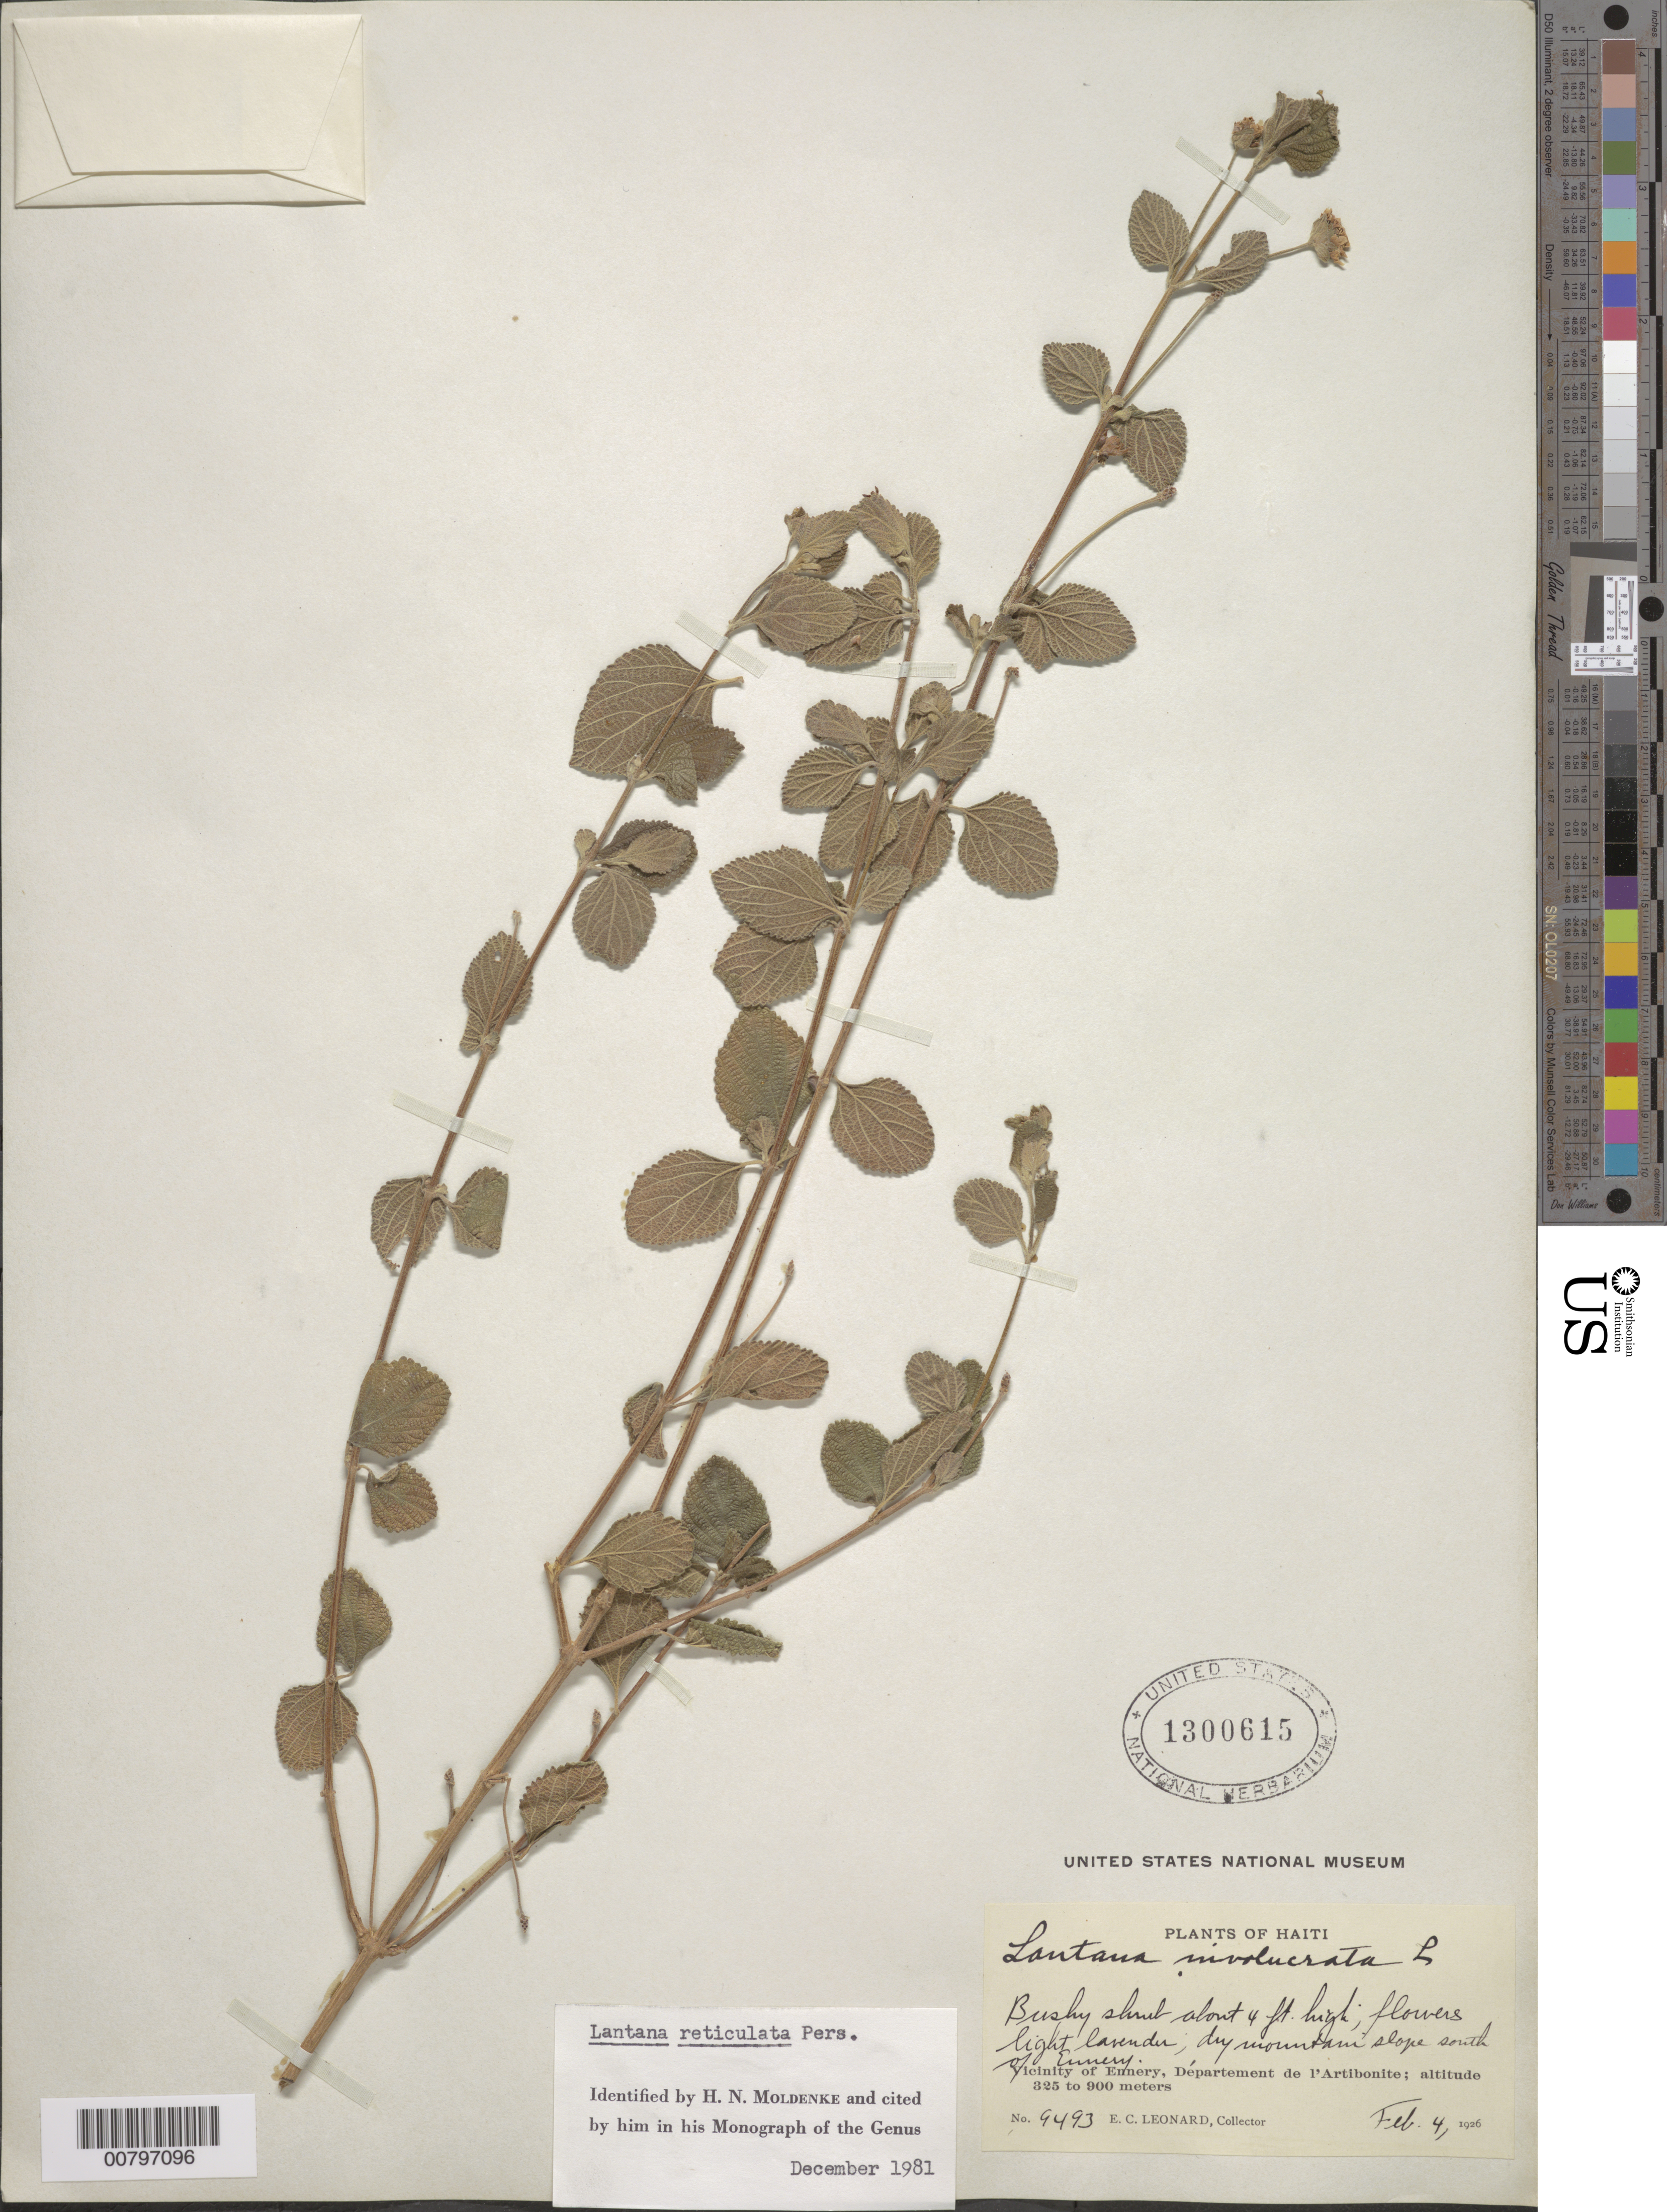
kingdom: Plantae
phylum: Tracheophyta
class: Magnoliopsida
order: Lamiales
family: Verbenaceae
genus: Lantana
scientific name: Lantana reticulata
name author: Pers.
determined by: Moldenke, H. N.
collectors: E. C. Leonard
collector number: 9493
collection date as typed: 04 Feb 1926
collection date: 1926-02-04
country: Haiti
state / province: Artibonite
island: Hispaniola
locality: Vicinity of Ennery, S of city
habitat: Dry mountain slope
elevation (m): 325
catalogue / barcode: US 1300615